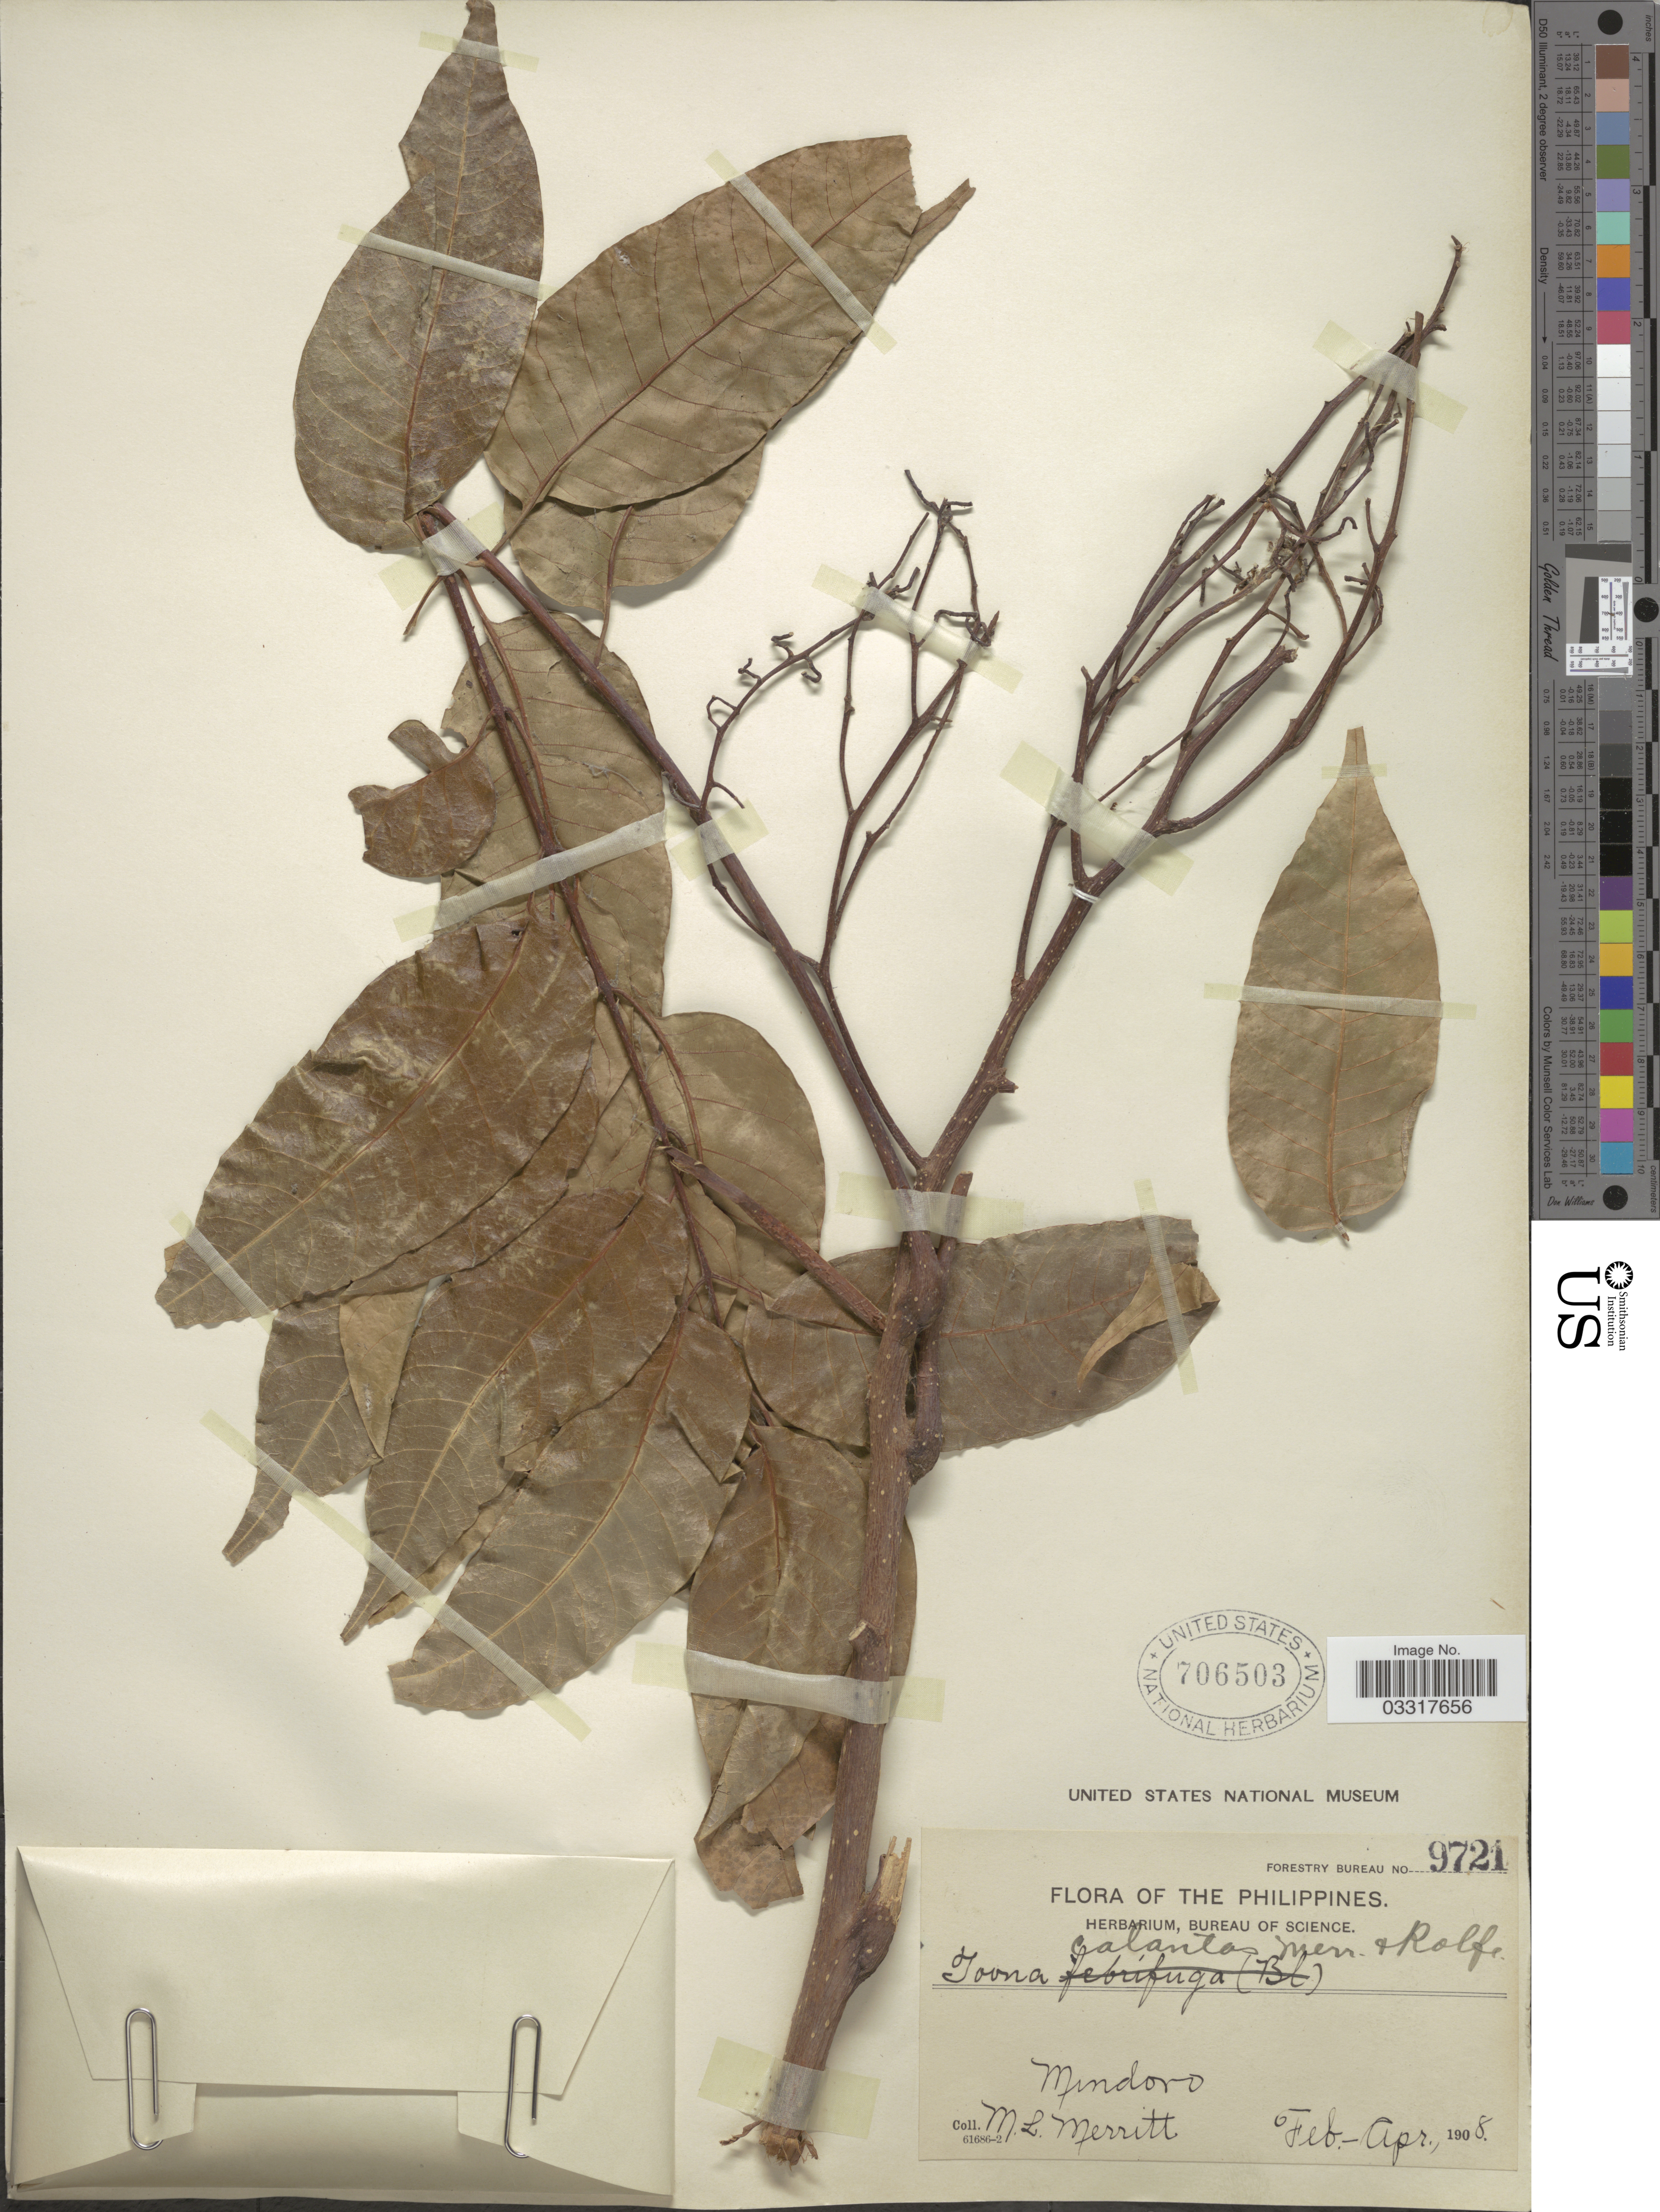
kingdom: Plantae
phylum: Tracheophyta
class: Magnoliopsida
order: Sapindales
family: Meliaceae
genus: Toona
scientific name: Toona ciliata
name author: M. Roem.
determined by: Strong, Mark T., (BOT), Smithsonian Institution - National Museum of Natural History (UNITED STATES)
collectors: M. L. Merritt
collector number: Forestry Bureau 9721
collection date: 1908-02/1908-04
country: Philippines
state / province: Mimaropa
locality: Mindoro.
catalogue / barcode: US 706503